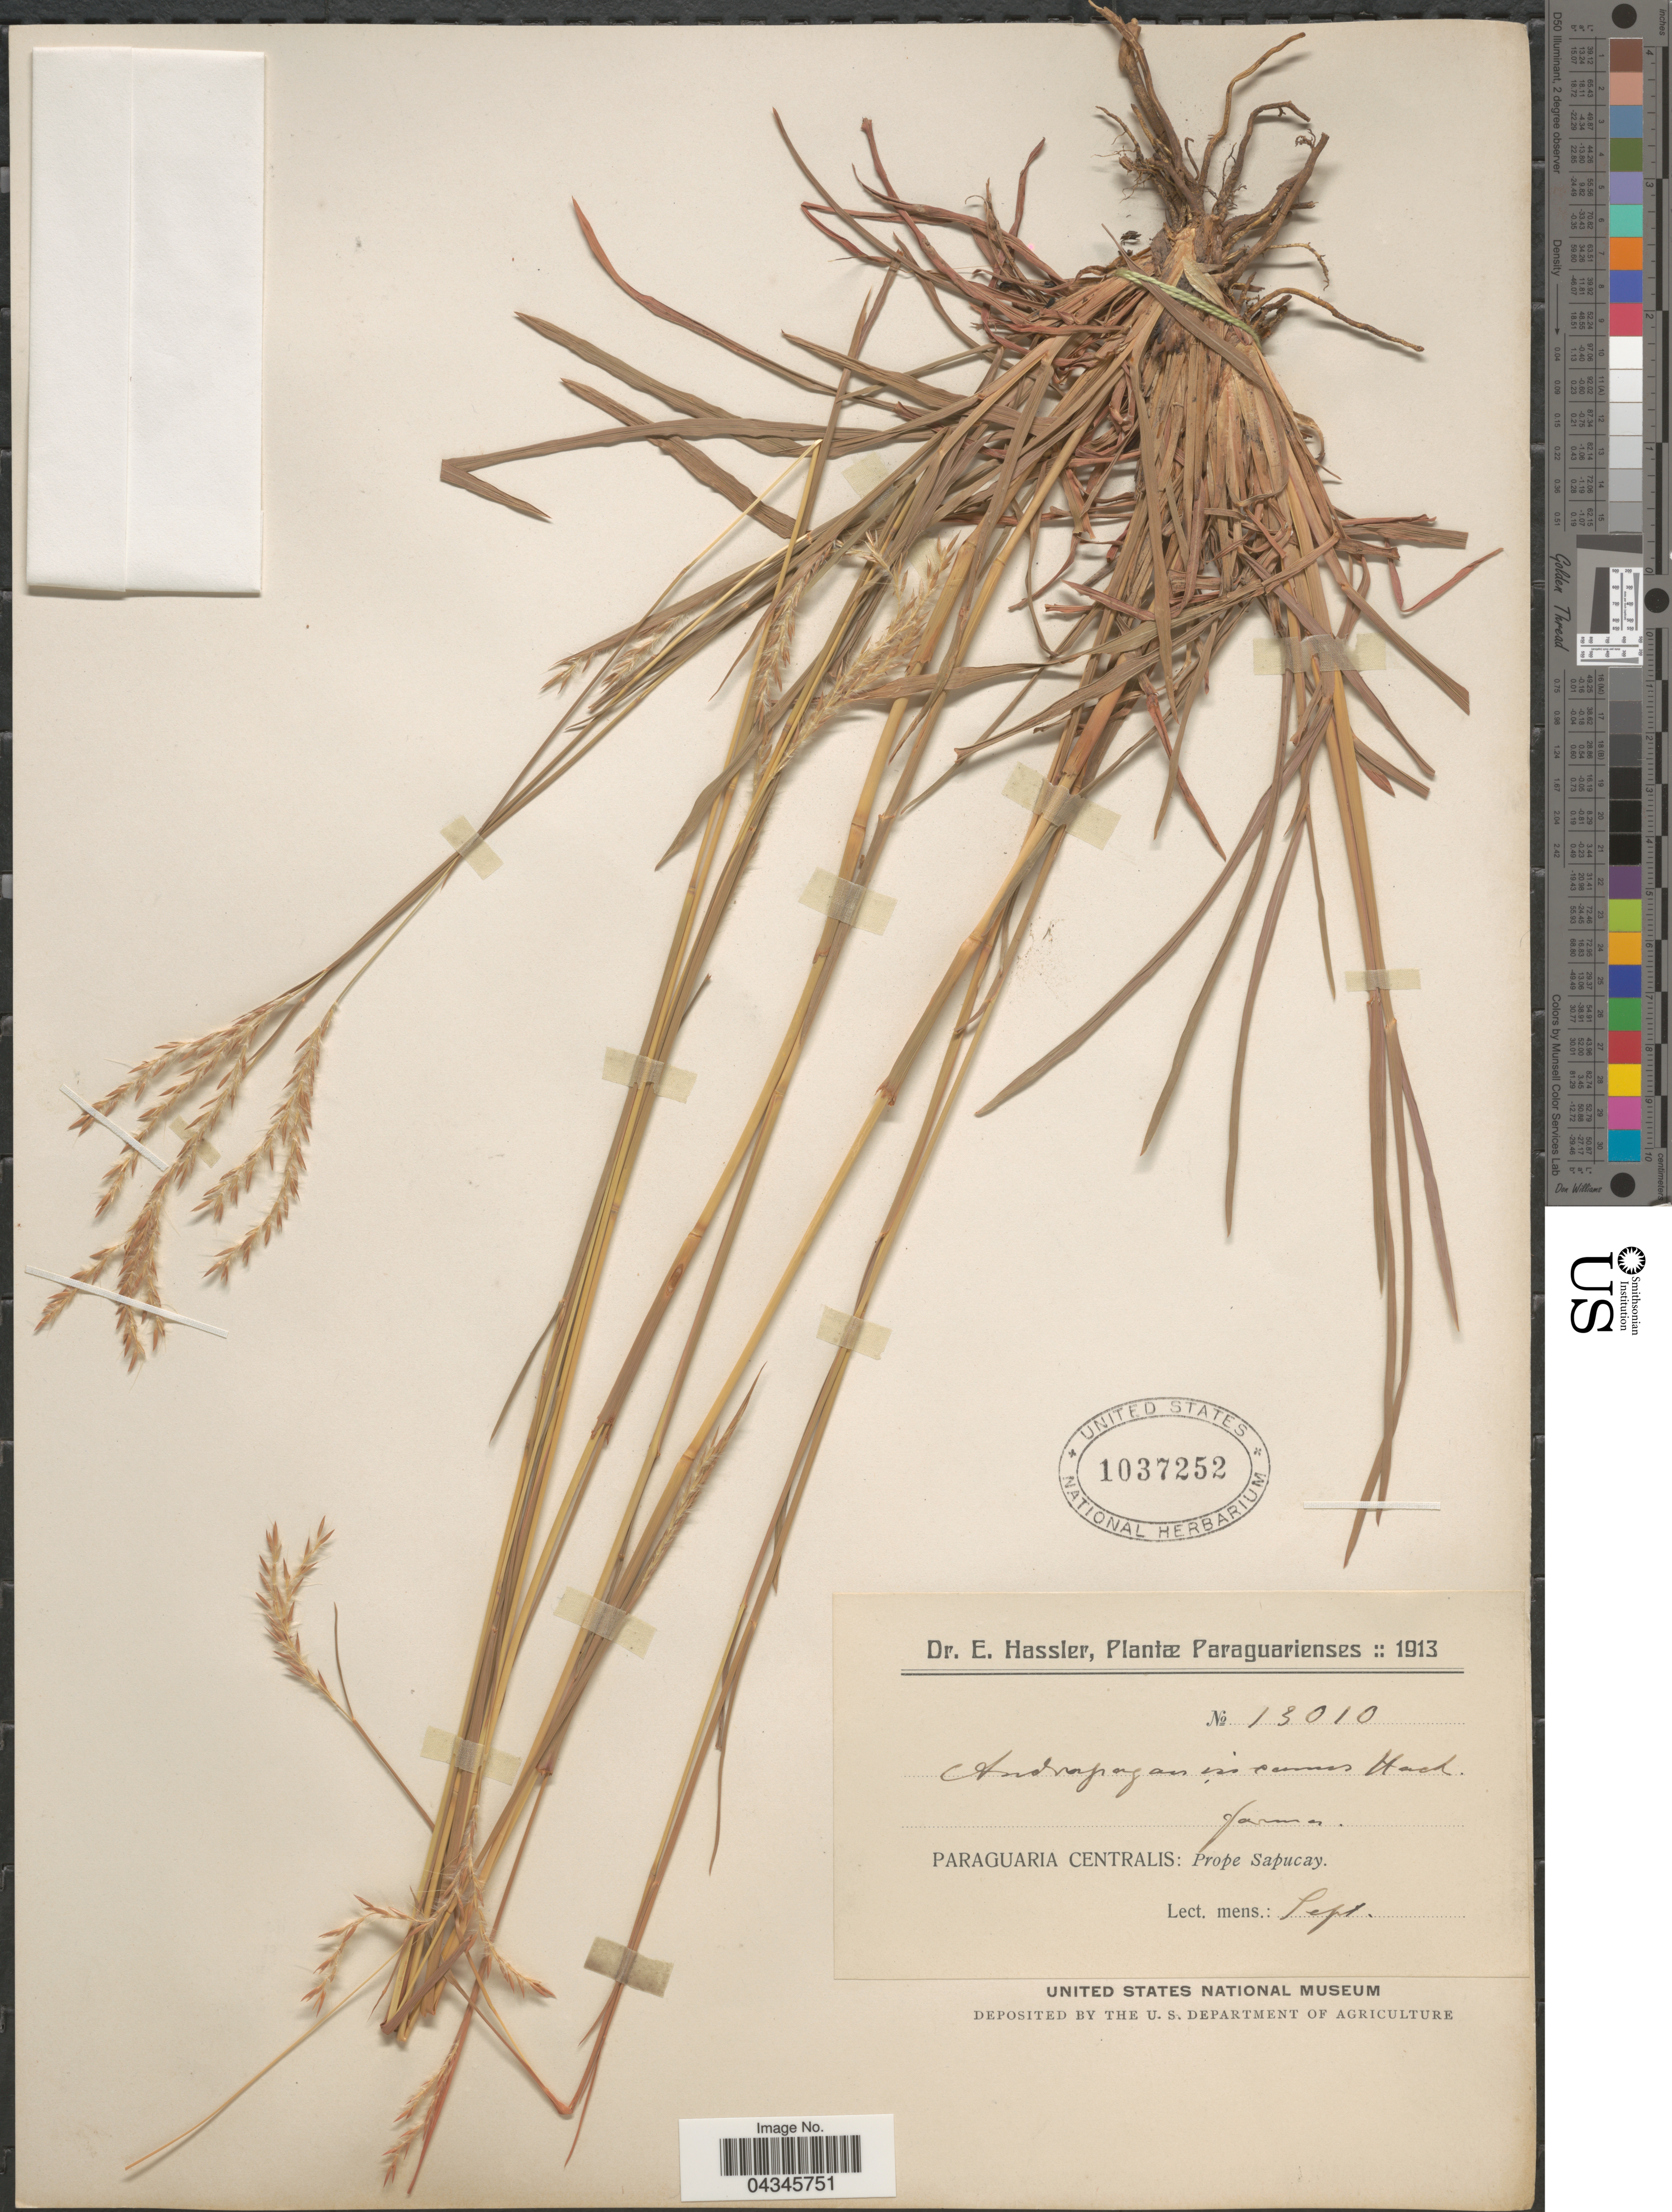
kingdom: Plantae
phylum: Tracheophyta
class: Liliopsida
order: Poales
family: Poaceae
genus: Andropogon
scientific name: Andropogon lateralis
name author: Nees in Mart.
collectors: E. Hassler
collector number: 13010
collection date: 1913-09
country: Paraguay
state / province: Paraguari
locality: Paraguaria Centralis: Prope Sapucay.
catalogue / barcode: US 1037252